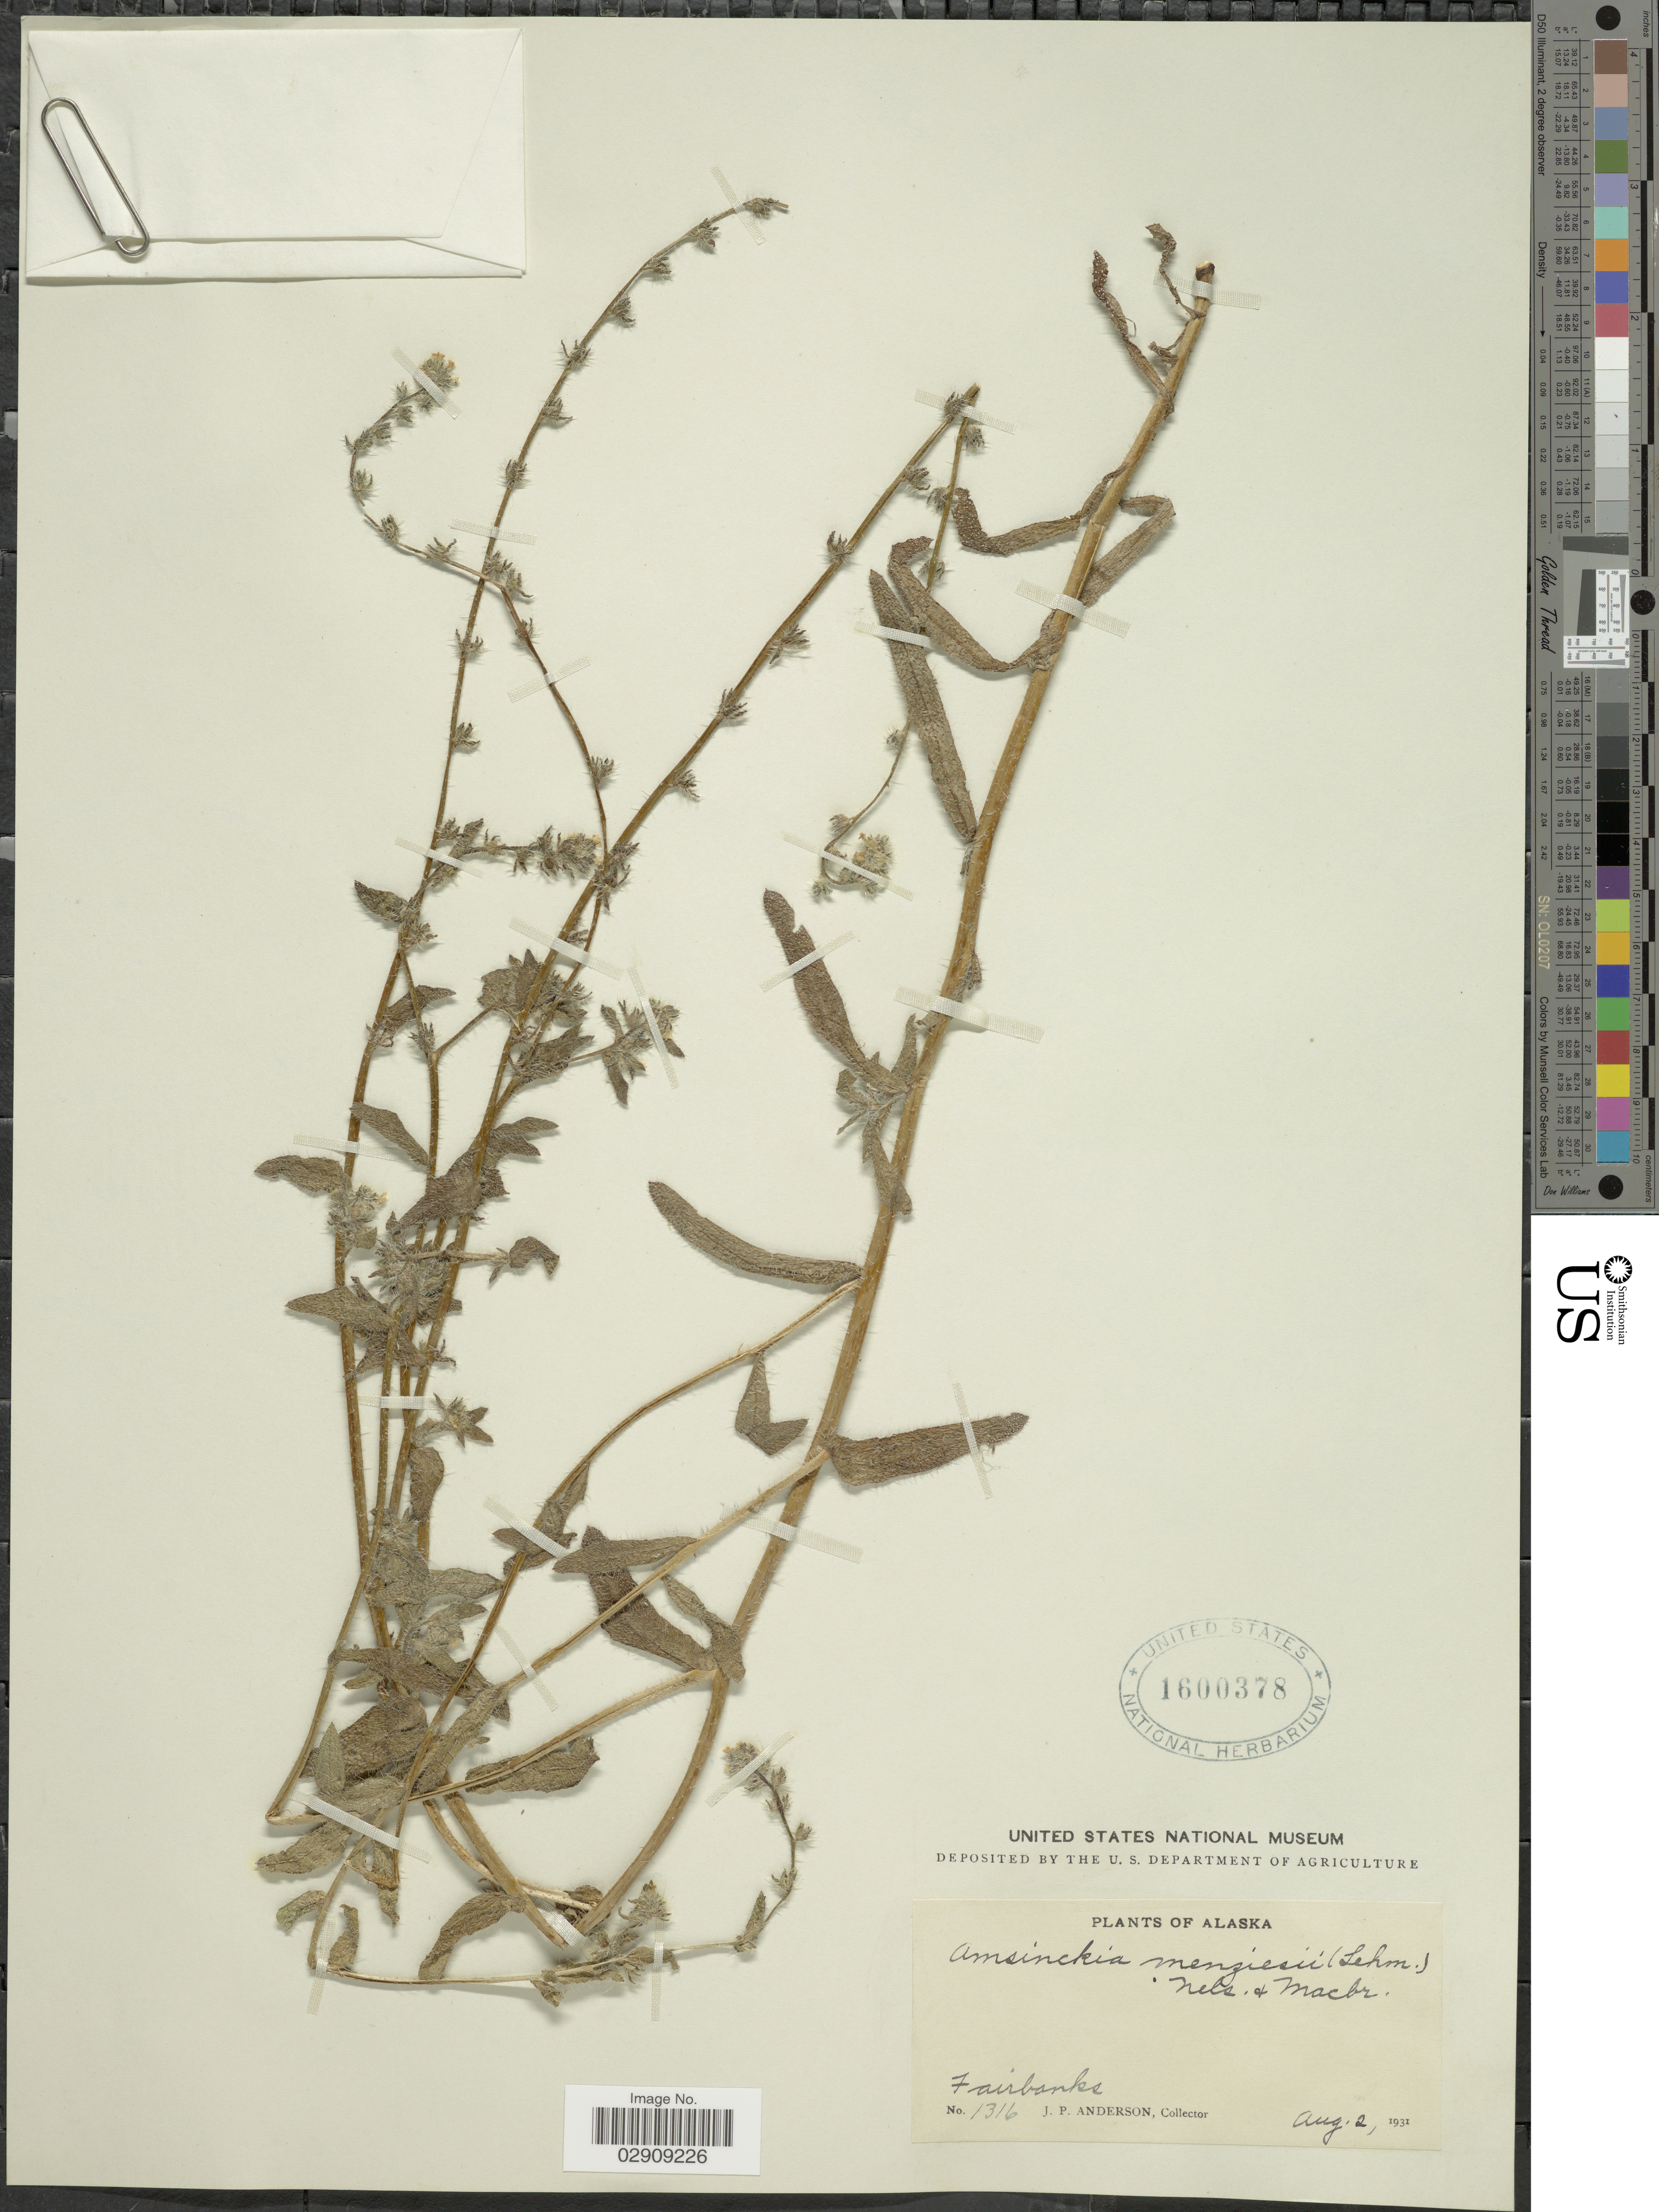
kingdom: Plantae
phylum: Tracheophyta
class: Magnoliopsida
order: Boraginales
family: Boraginaceae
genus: Amsinckia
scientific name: Amsinckia menziesii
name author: A. Nelson & J.F. Macbr.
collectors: J. P. Anderson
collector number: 1316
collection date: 1931-08-02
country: United States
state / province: Alaska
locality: Fairbanks.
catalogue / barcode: US 1600378